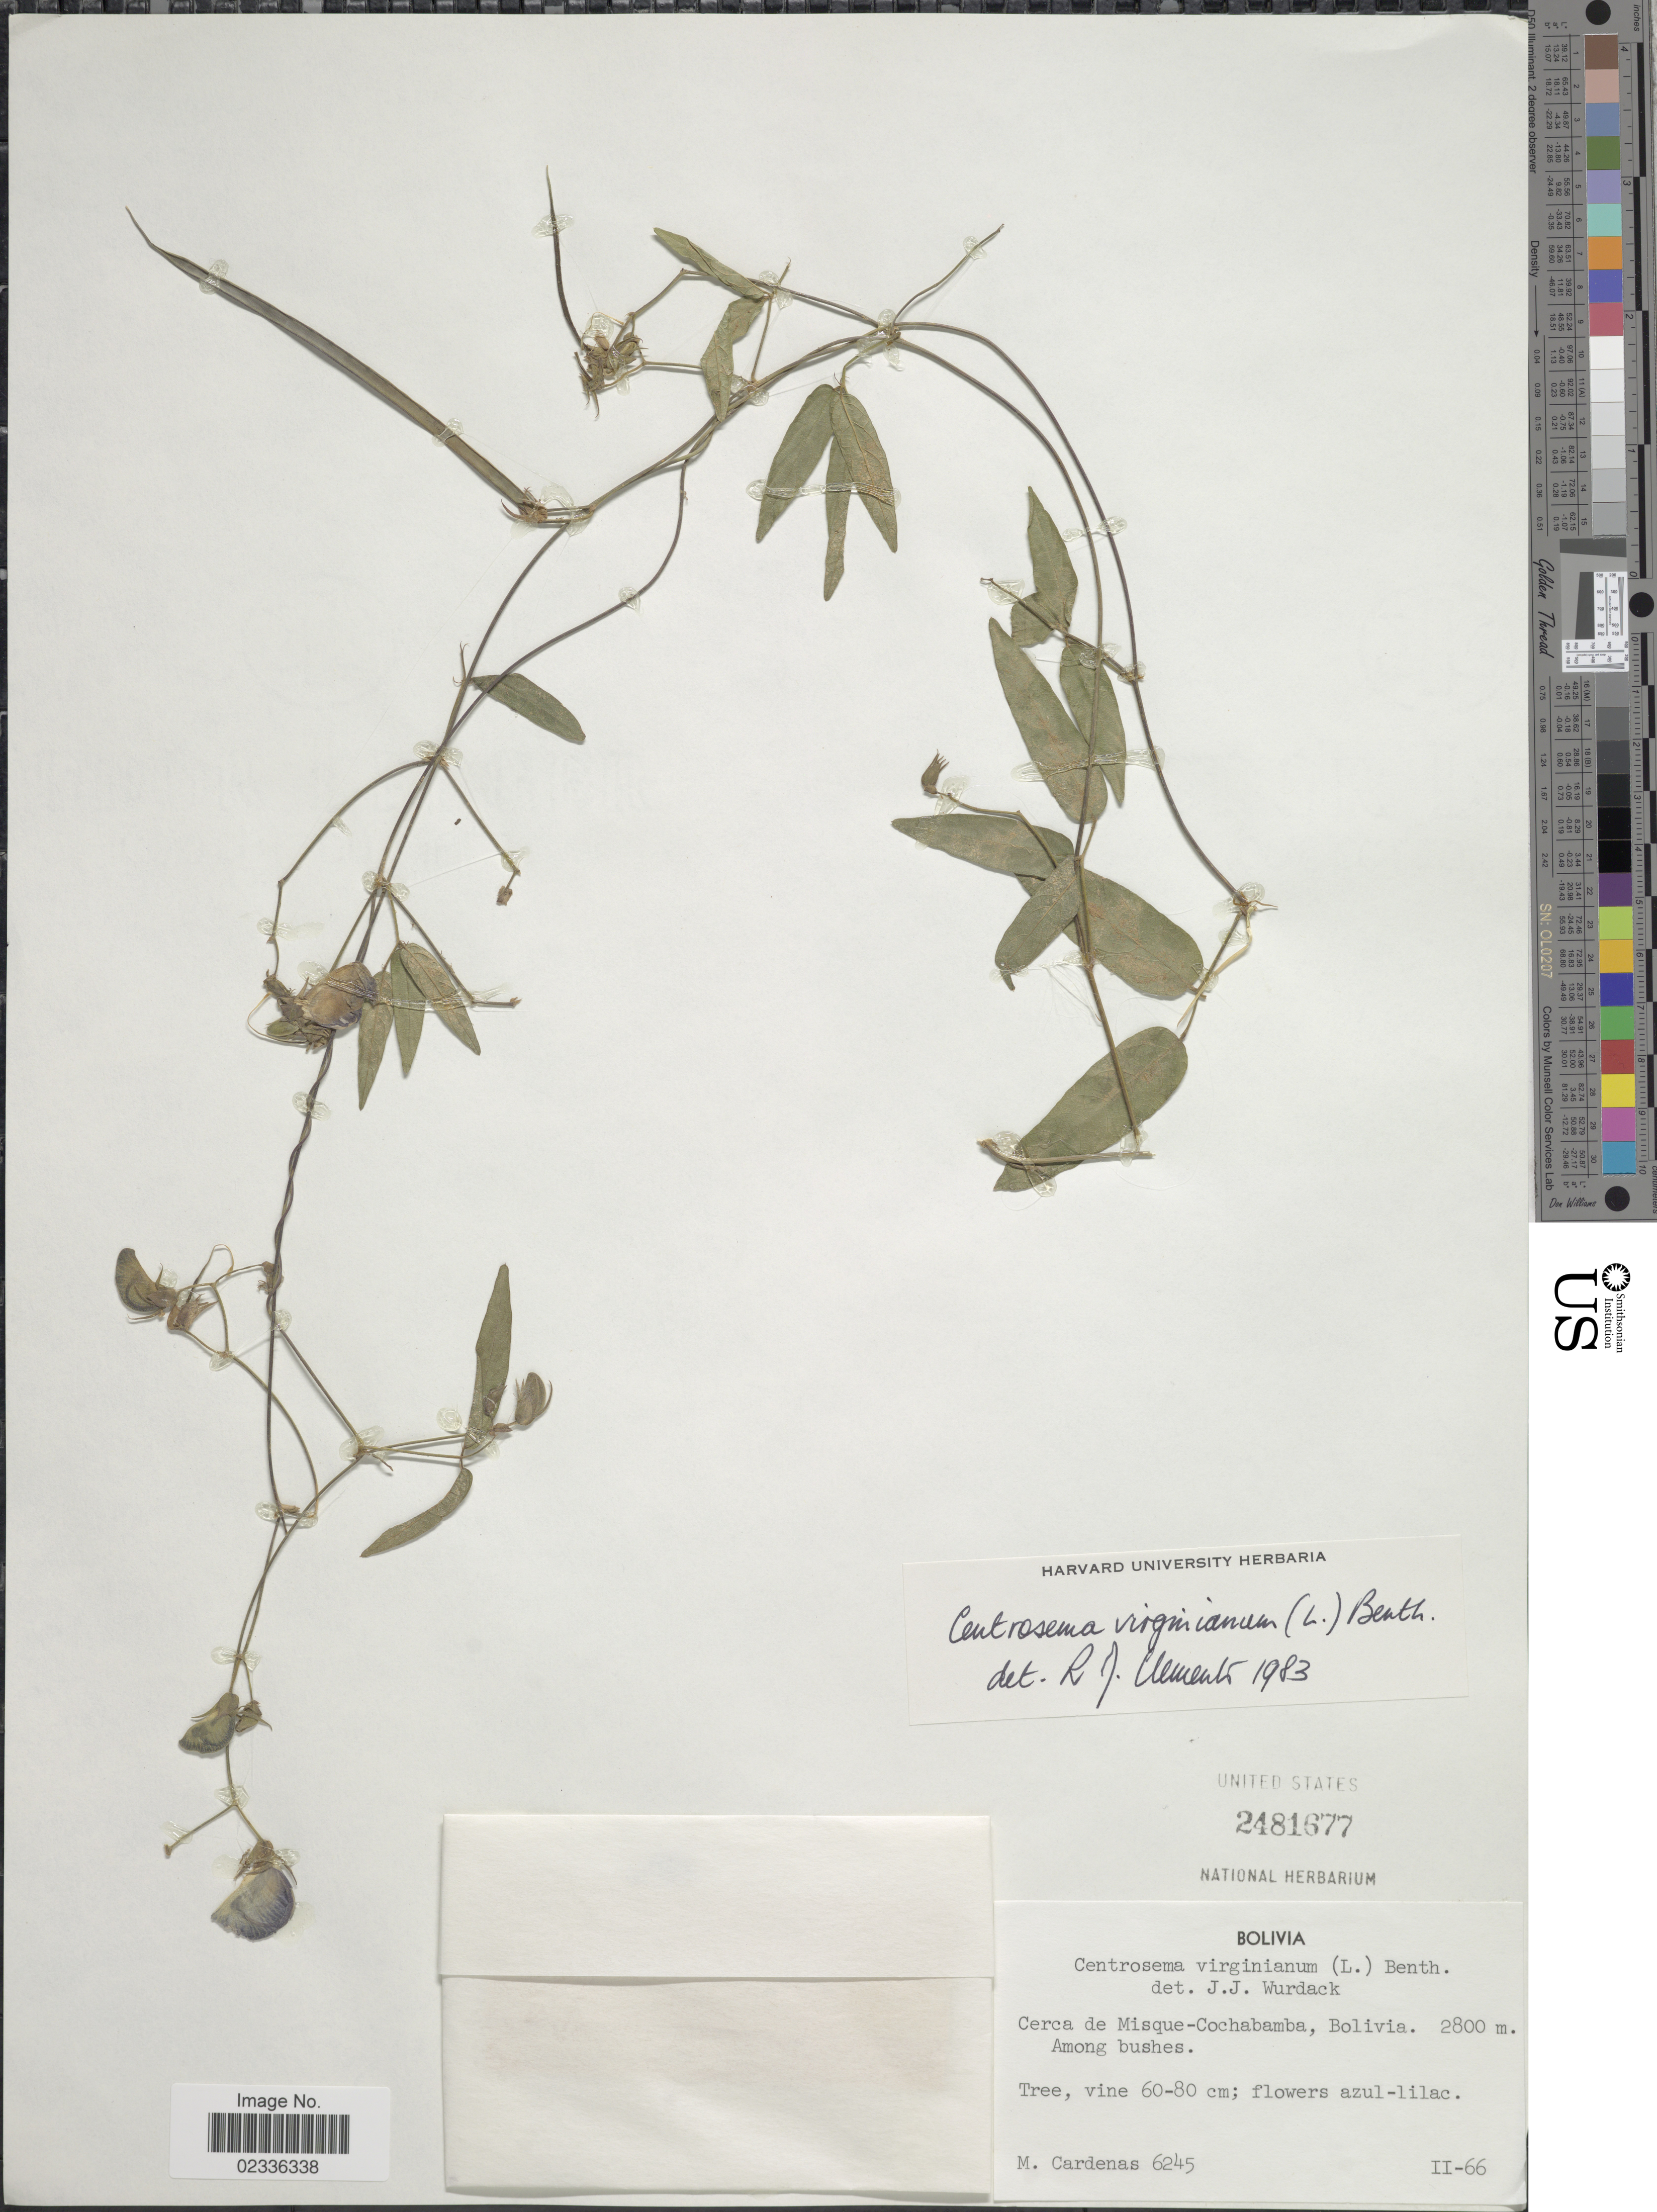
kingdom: Plantae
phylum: Tracheophyta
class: Magnoliopsida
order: Fabales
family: Fabaceae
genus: Centrosema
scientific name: Centrosema virginianum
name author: (L.) Benth.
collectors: M. Cárdenas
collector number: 6245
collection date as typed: Transcribed d/m/y: /2/66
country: Bolivia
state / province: Cochabamba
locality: Cerca de Misque-Cochabamba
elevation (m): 2800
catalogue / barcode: US 2481677